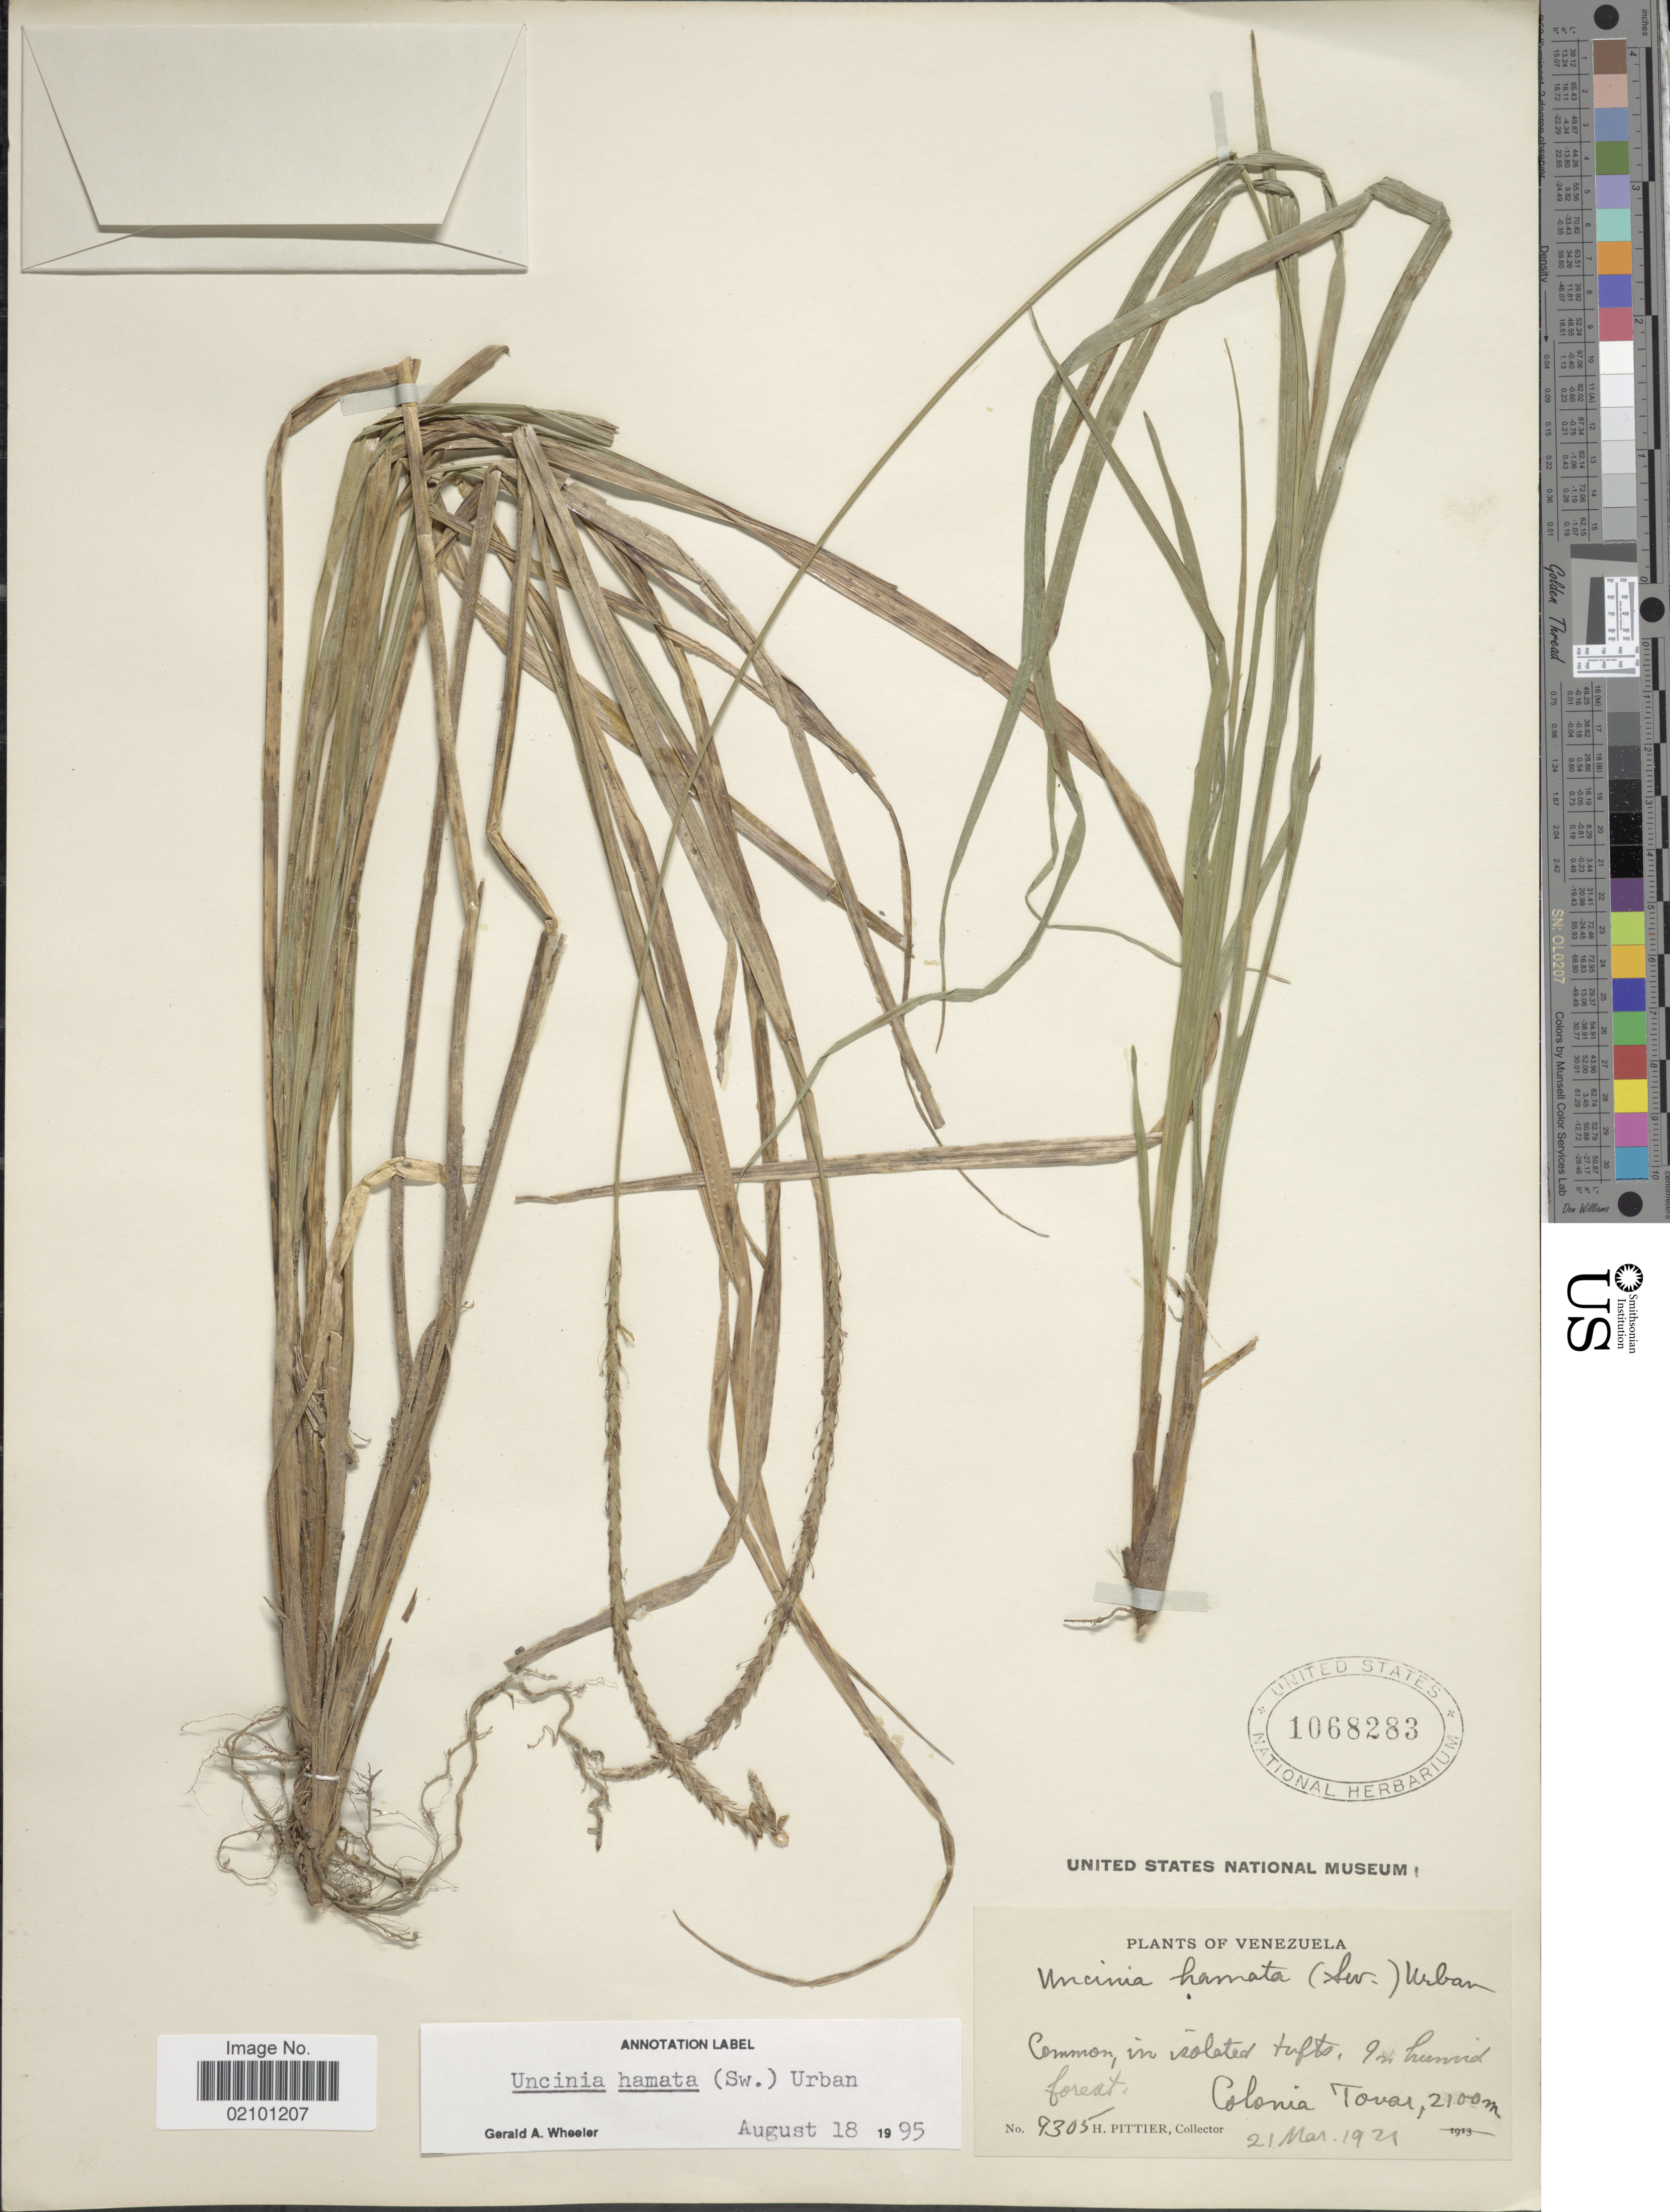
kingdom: Plantae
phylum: Tracheophyta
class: Liliopsida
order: Poales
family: Cyperaceae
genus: Carex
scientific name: Carex hamata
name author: Sw.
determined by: Strong, M. T., (US), Smithsonian Institution - National Museum of Natural History (UNITED STATES)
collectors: H. F. Pittier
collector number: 9305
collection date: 1921-03-21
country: Venezuela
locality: In humid forest. Colonia Tovar.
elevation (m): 2100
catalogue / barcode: US 1068283